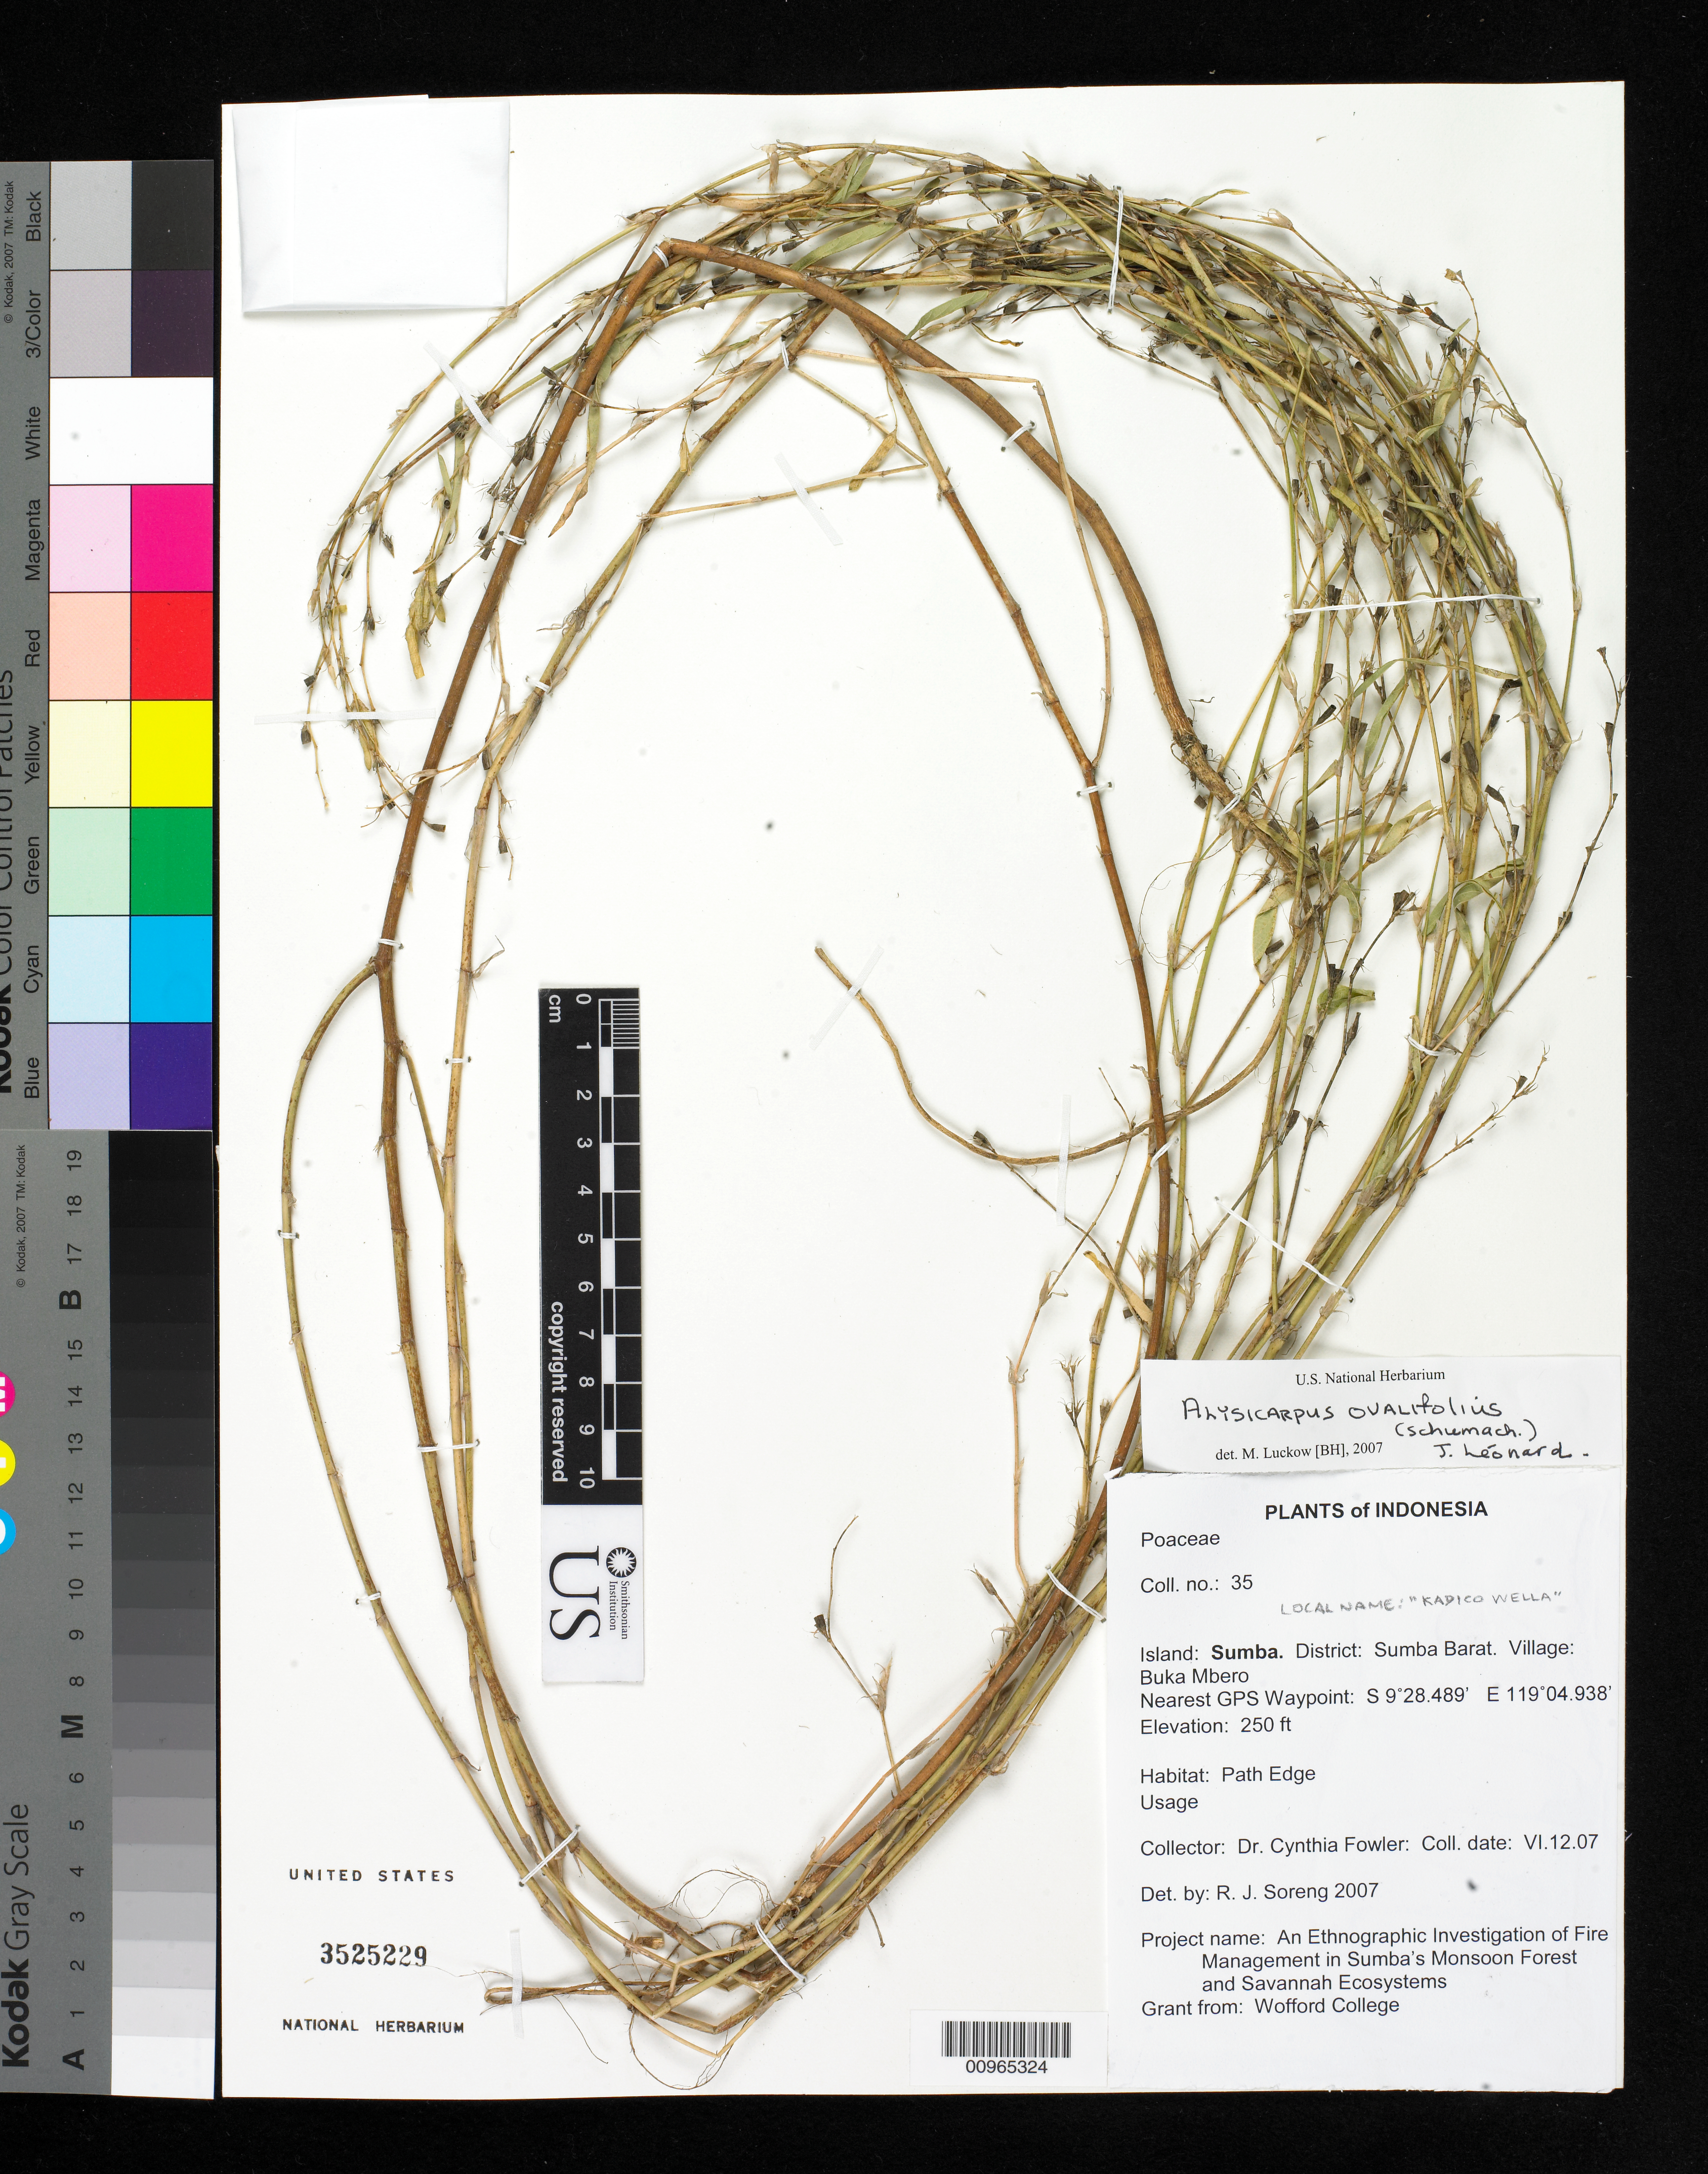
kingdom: Plantae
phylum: Tracheophyta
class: Magnoliopsida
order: Fabales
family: Fabaceae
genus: Alysicarpus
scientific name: Alysicarpus ovalifolius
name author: (Schumach.) J. Léonard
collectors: C. Fowler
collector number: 35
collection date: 2007-06-12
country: Indonesia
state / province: Nusa Tenggara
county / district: Nusa Tenggara Timur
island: Sumba I.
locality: Buka Mebero (village), Sumba Barat (district), Sumba (island), Indonesia. Path edge.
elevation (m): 76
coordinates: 9 28.489 S, 119 04.938 E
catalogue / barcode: US 3525229